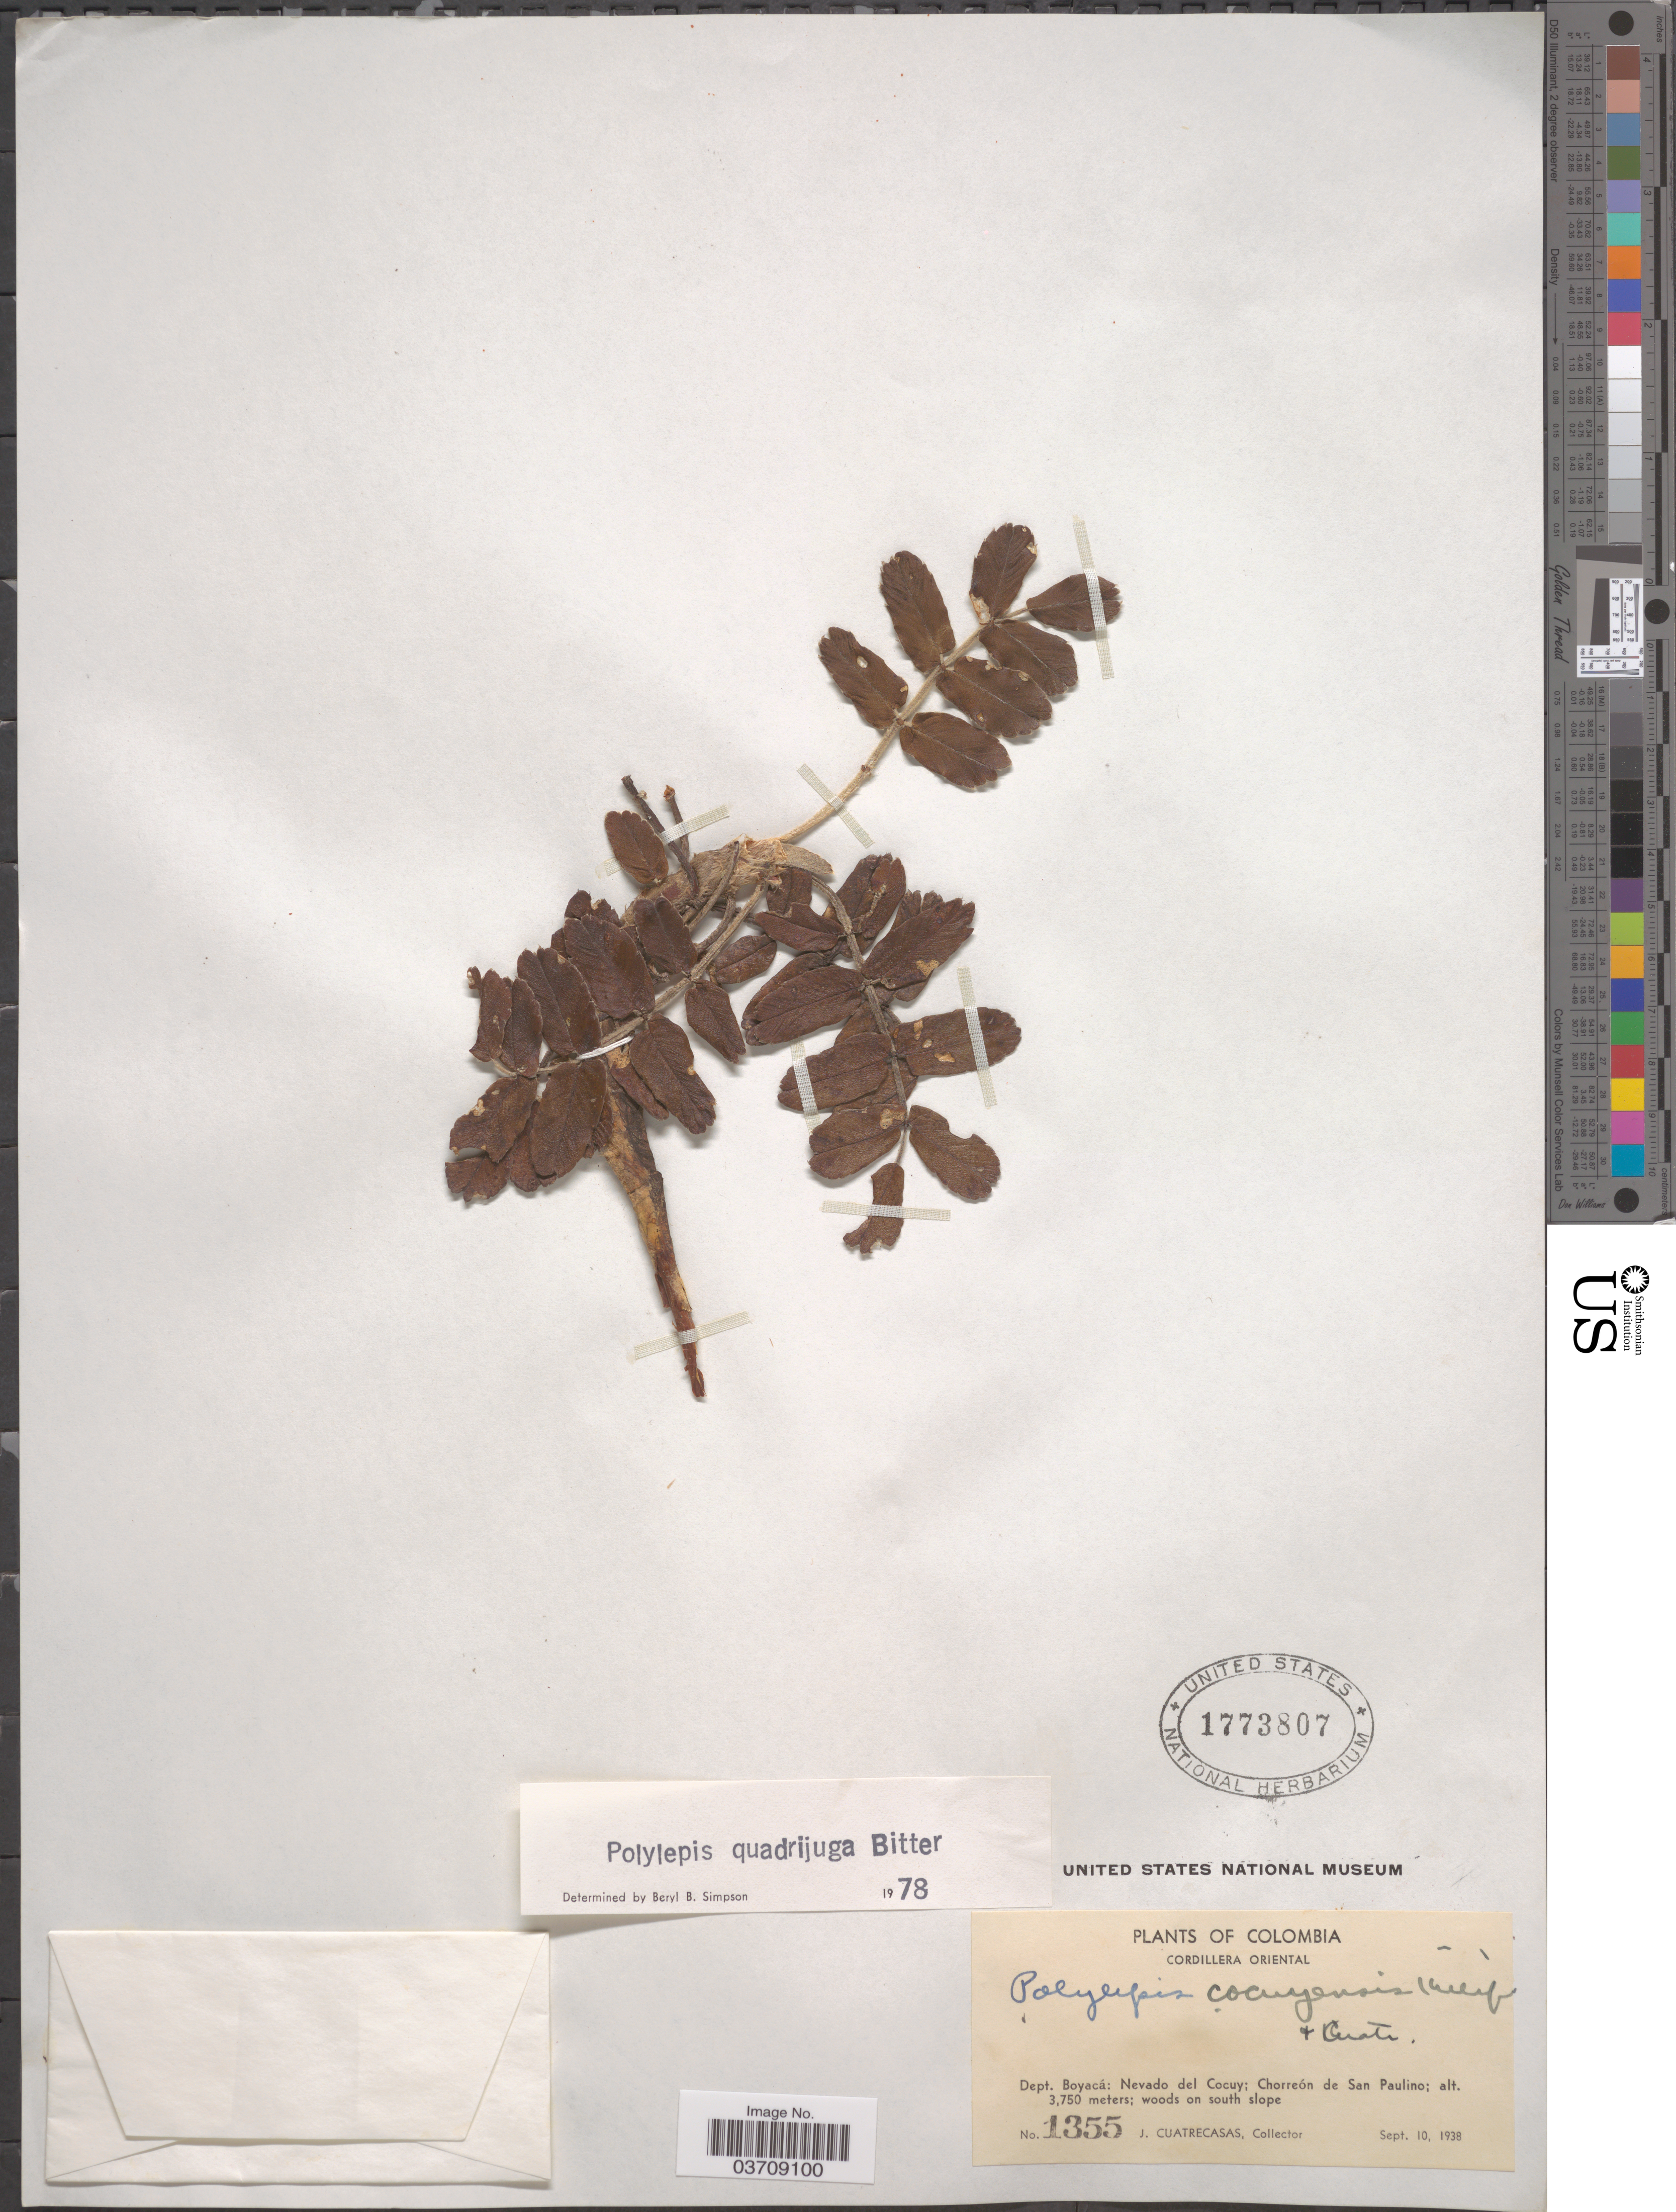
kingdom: Plantae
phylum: Tracheophyta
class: Magnoliopsida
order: Rosales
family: Rosaceae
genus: Polylepis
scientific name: Polylepis quadrijuga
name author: Bitter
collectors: J. Cuatrecasas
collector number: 1355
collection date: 1938-09-10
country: Colombia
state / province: Boyacá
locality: Cordillera Oriental. Dept. Boyacá: Nevado del Cocuy; Chorreón de San Paulino.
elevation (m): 3750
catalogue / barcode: US 1773807